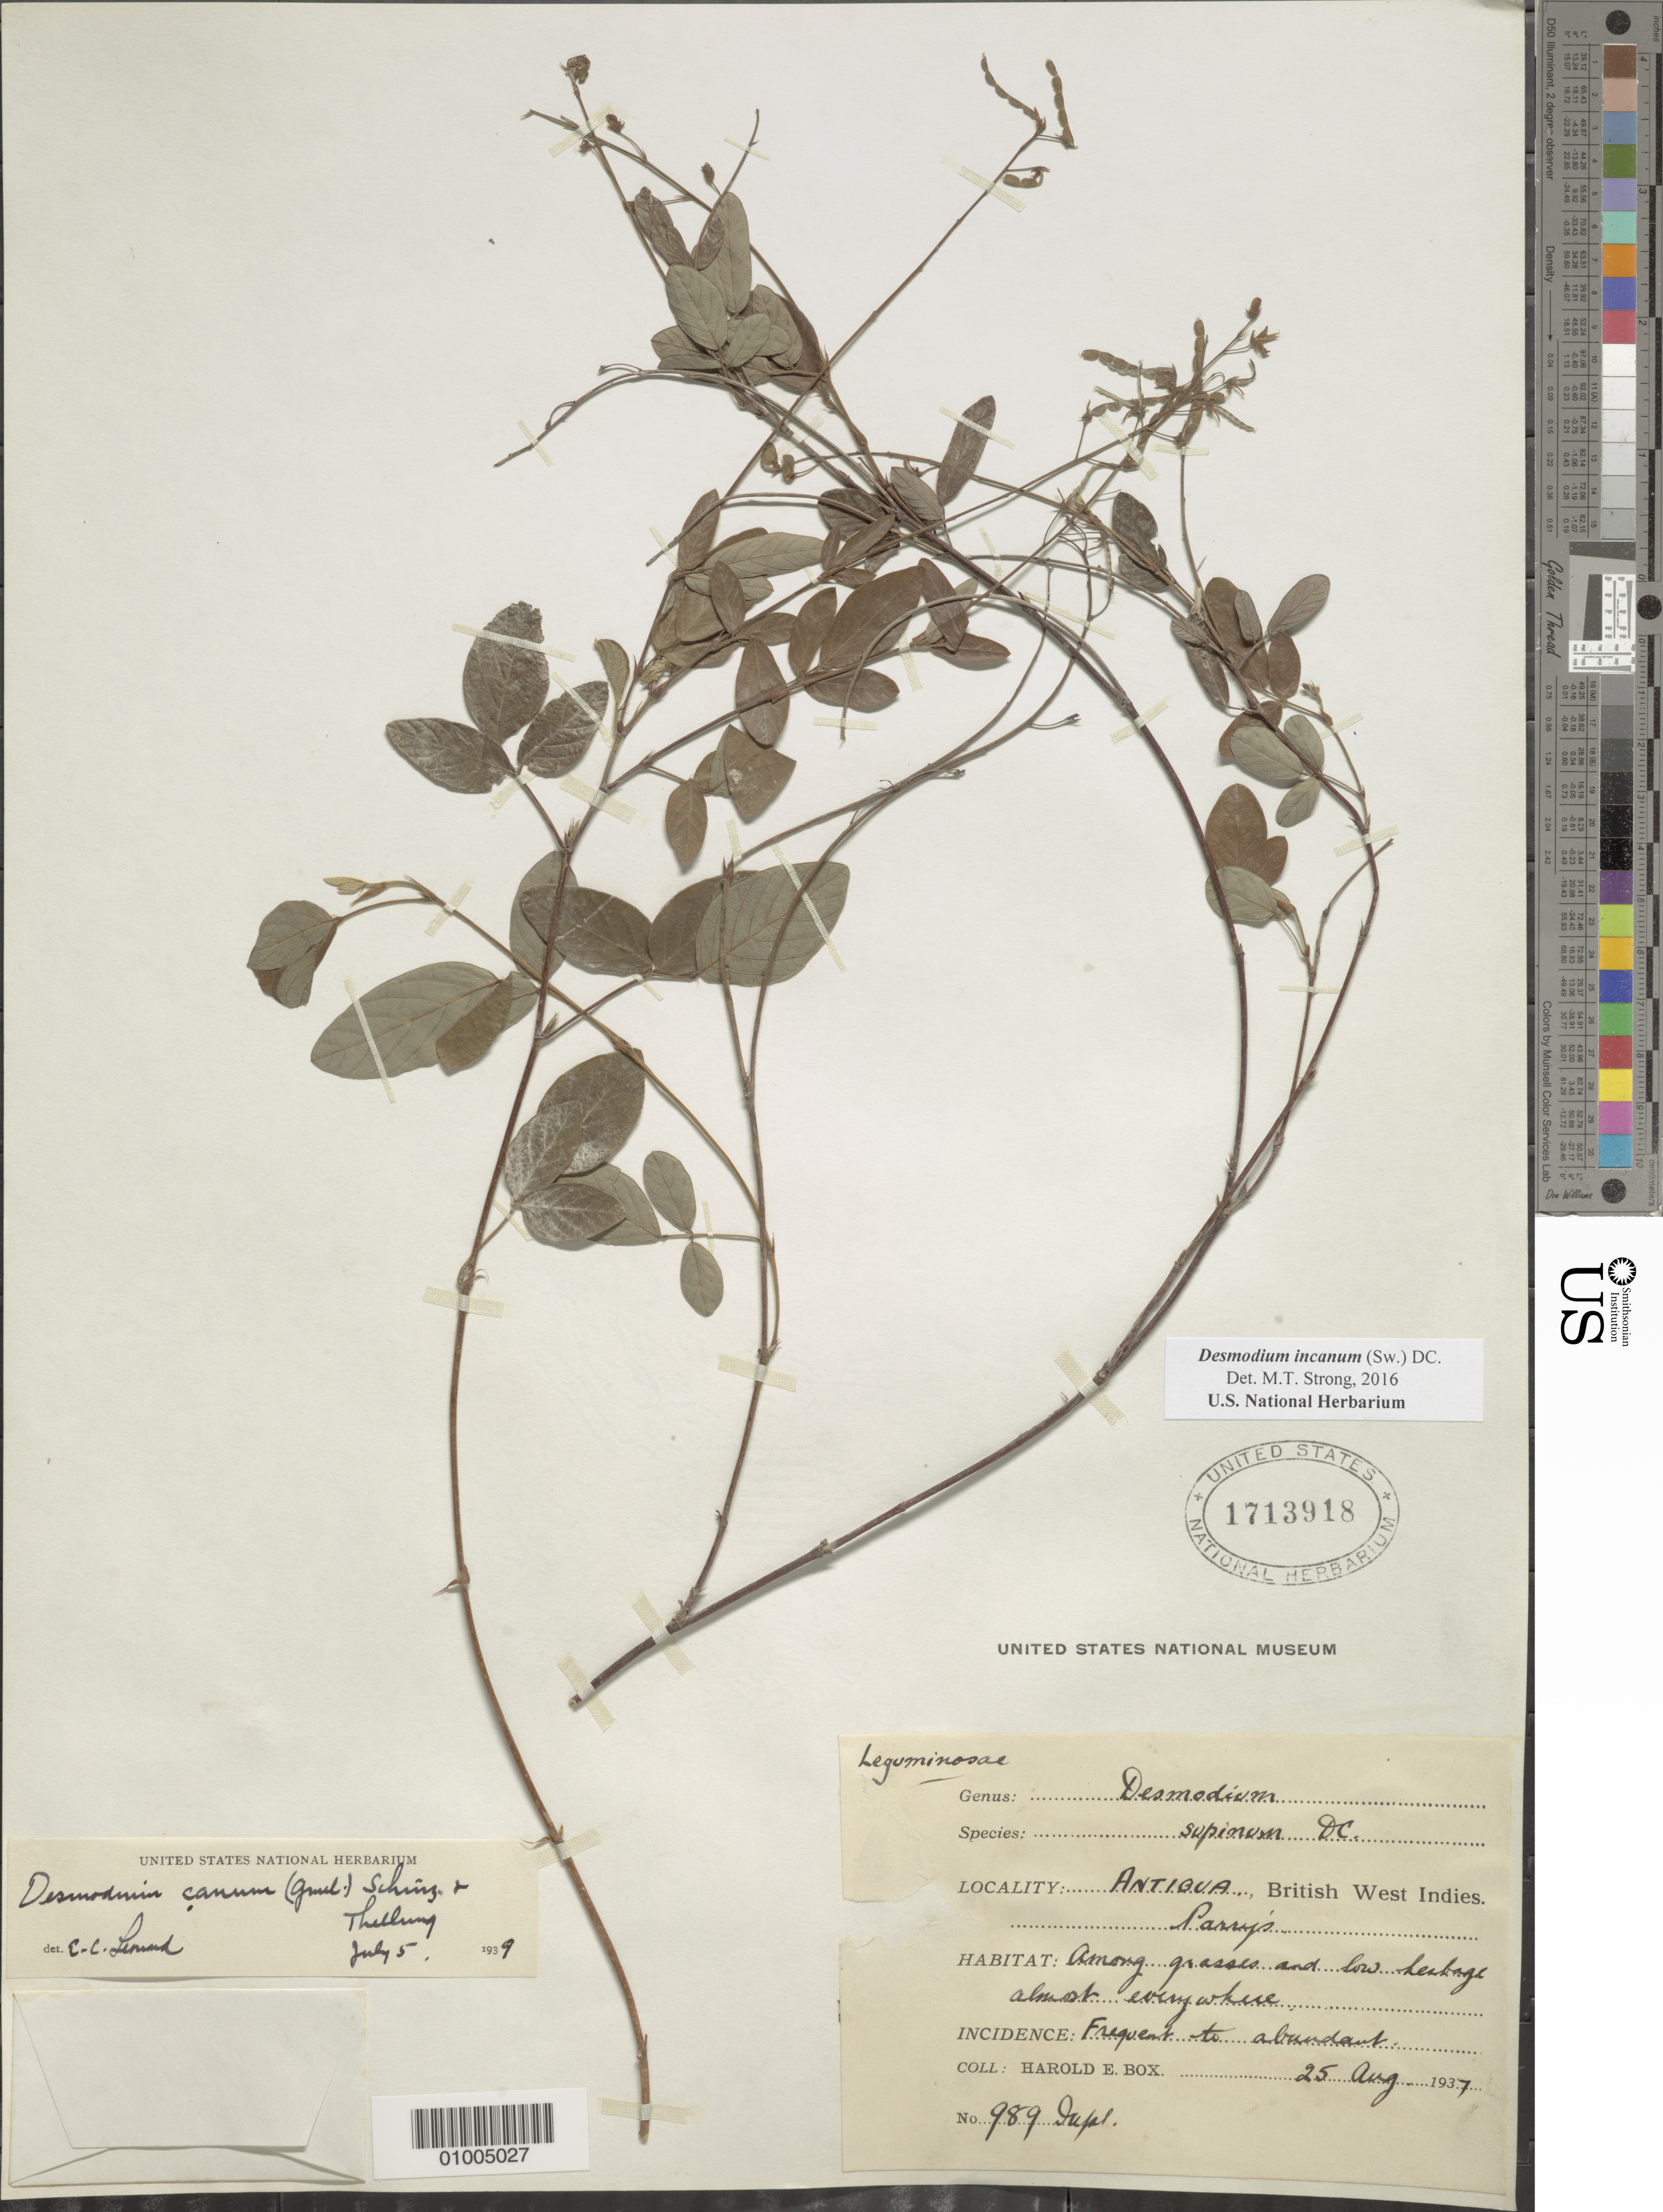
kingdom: Plantae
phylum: Tracheophyta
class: Magnoliopsida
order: Fabales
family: Fabaceae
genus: Desmodium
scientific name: Desmodium incanum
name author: (Sw.) DC.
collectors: H. E. Box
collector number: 989 Dupl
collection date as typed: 25 Aug 1937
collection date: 1937-08-25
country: Antigua and Barbuda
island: Antigua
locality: Among grasses and low hedges amongst everywhere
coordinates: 0 N, 0 E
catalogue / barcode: US 1713918